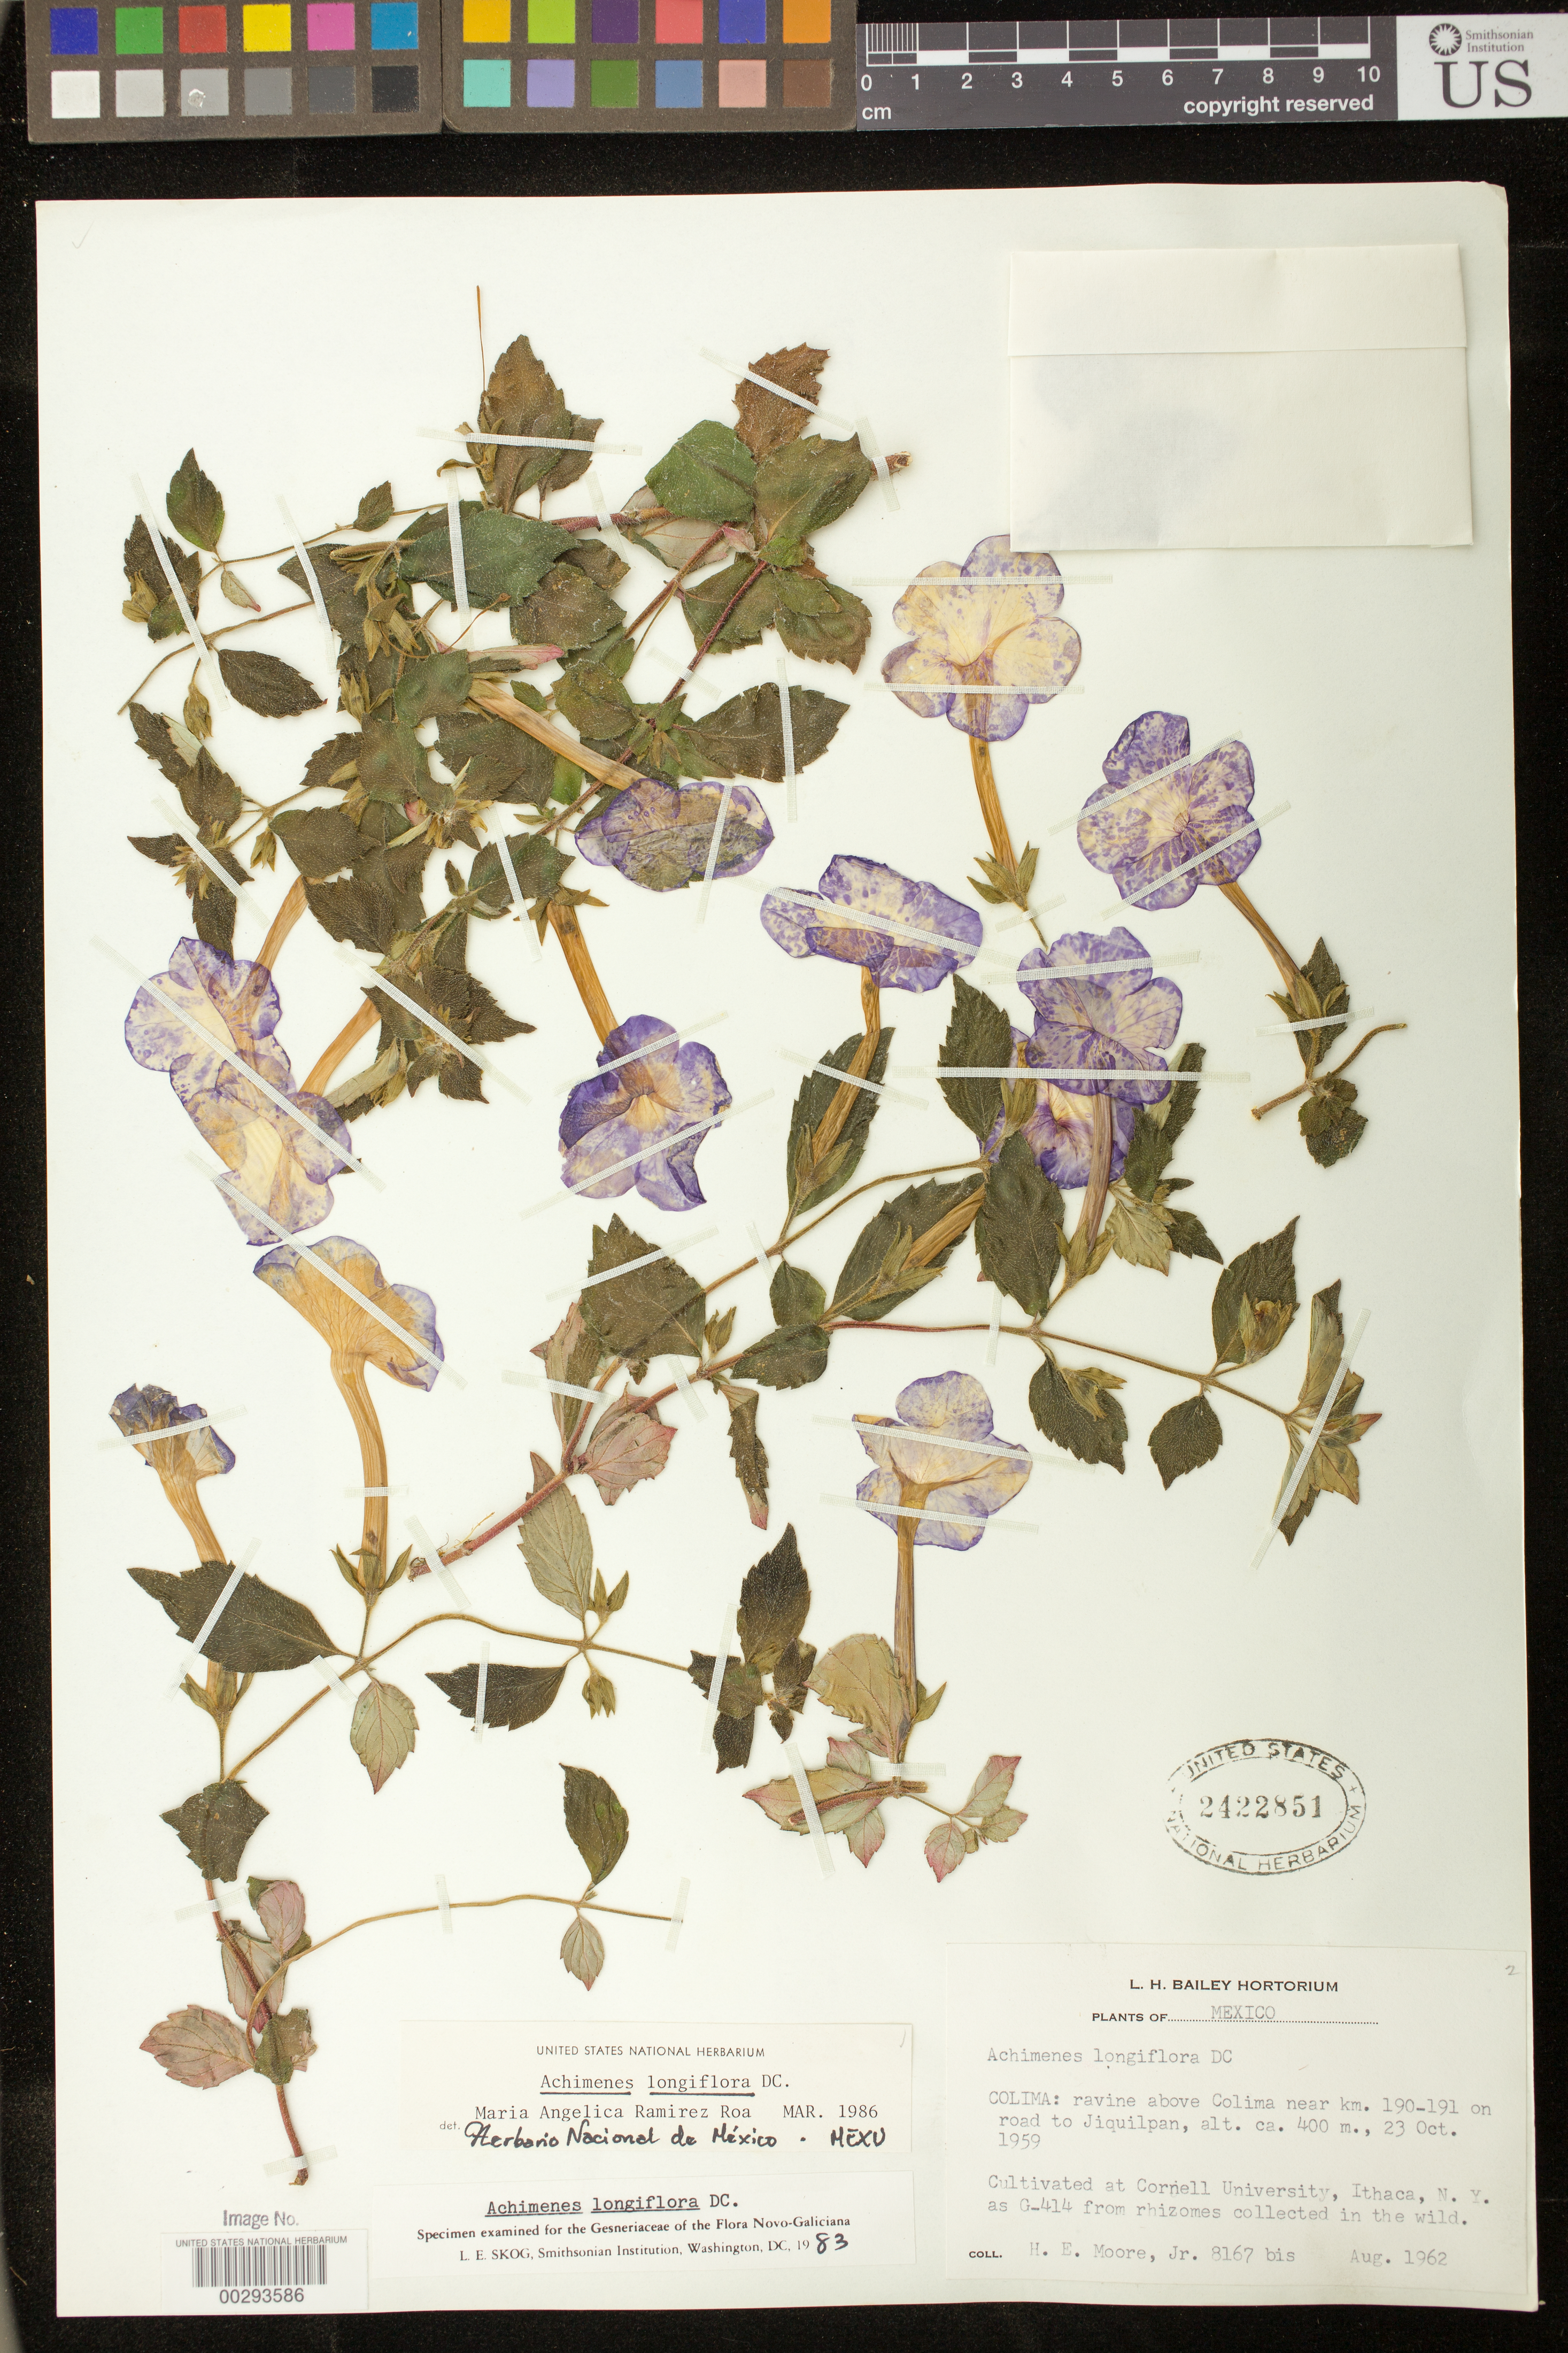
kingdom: Plantae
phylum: Tracheophyta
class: Magnoliopsida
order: Lamiales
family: Gesneriaceae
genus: Achimenes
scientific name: Achimenes longiflora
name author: DC.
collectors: H. E. Moore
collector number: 8167 bis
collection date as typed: Aug 1962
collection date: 1962-08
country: Mexico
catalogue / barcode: US 2422851